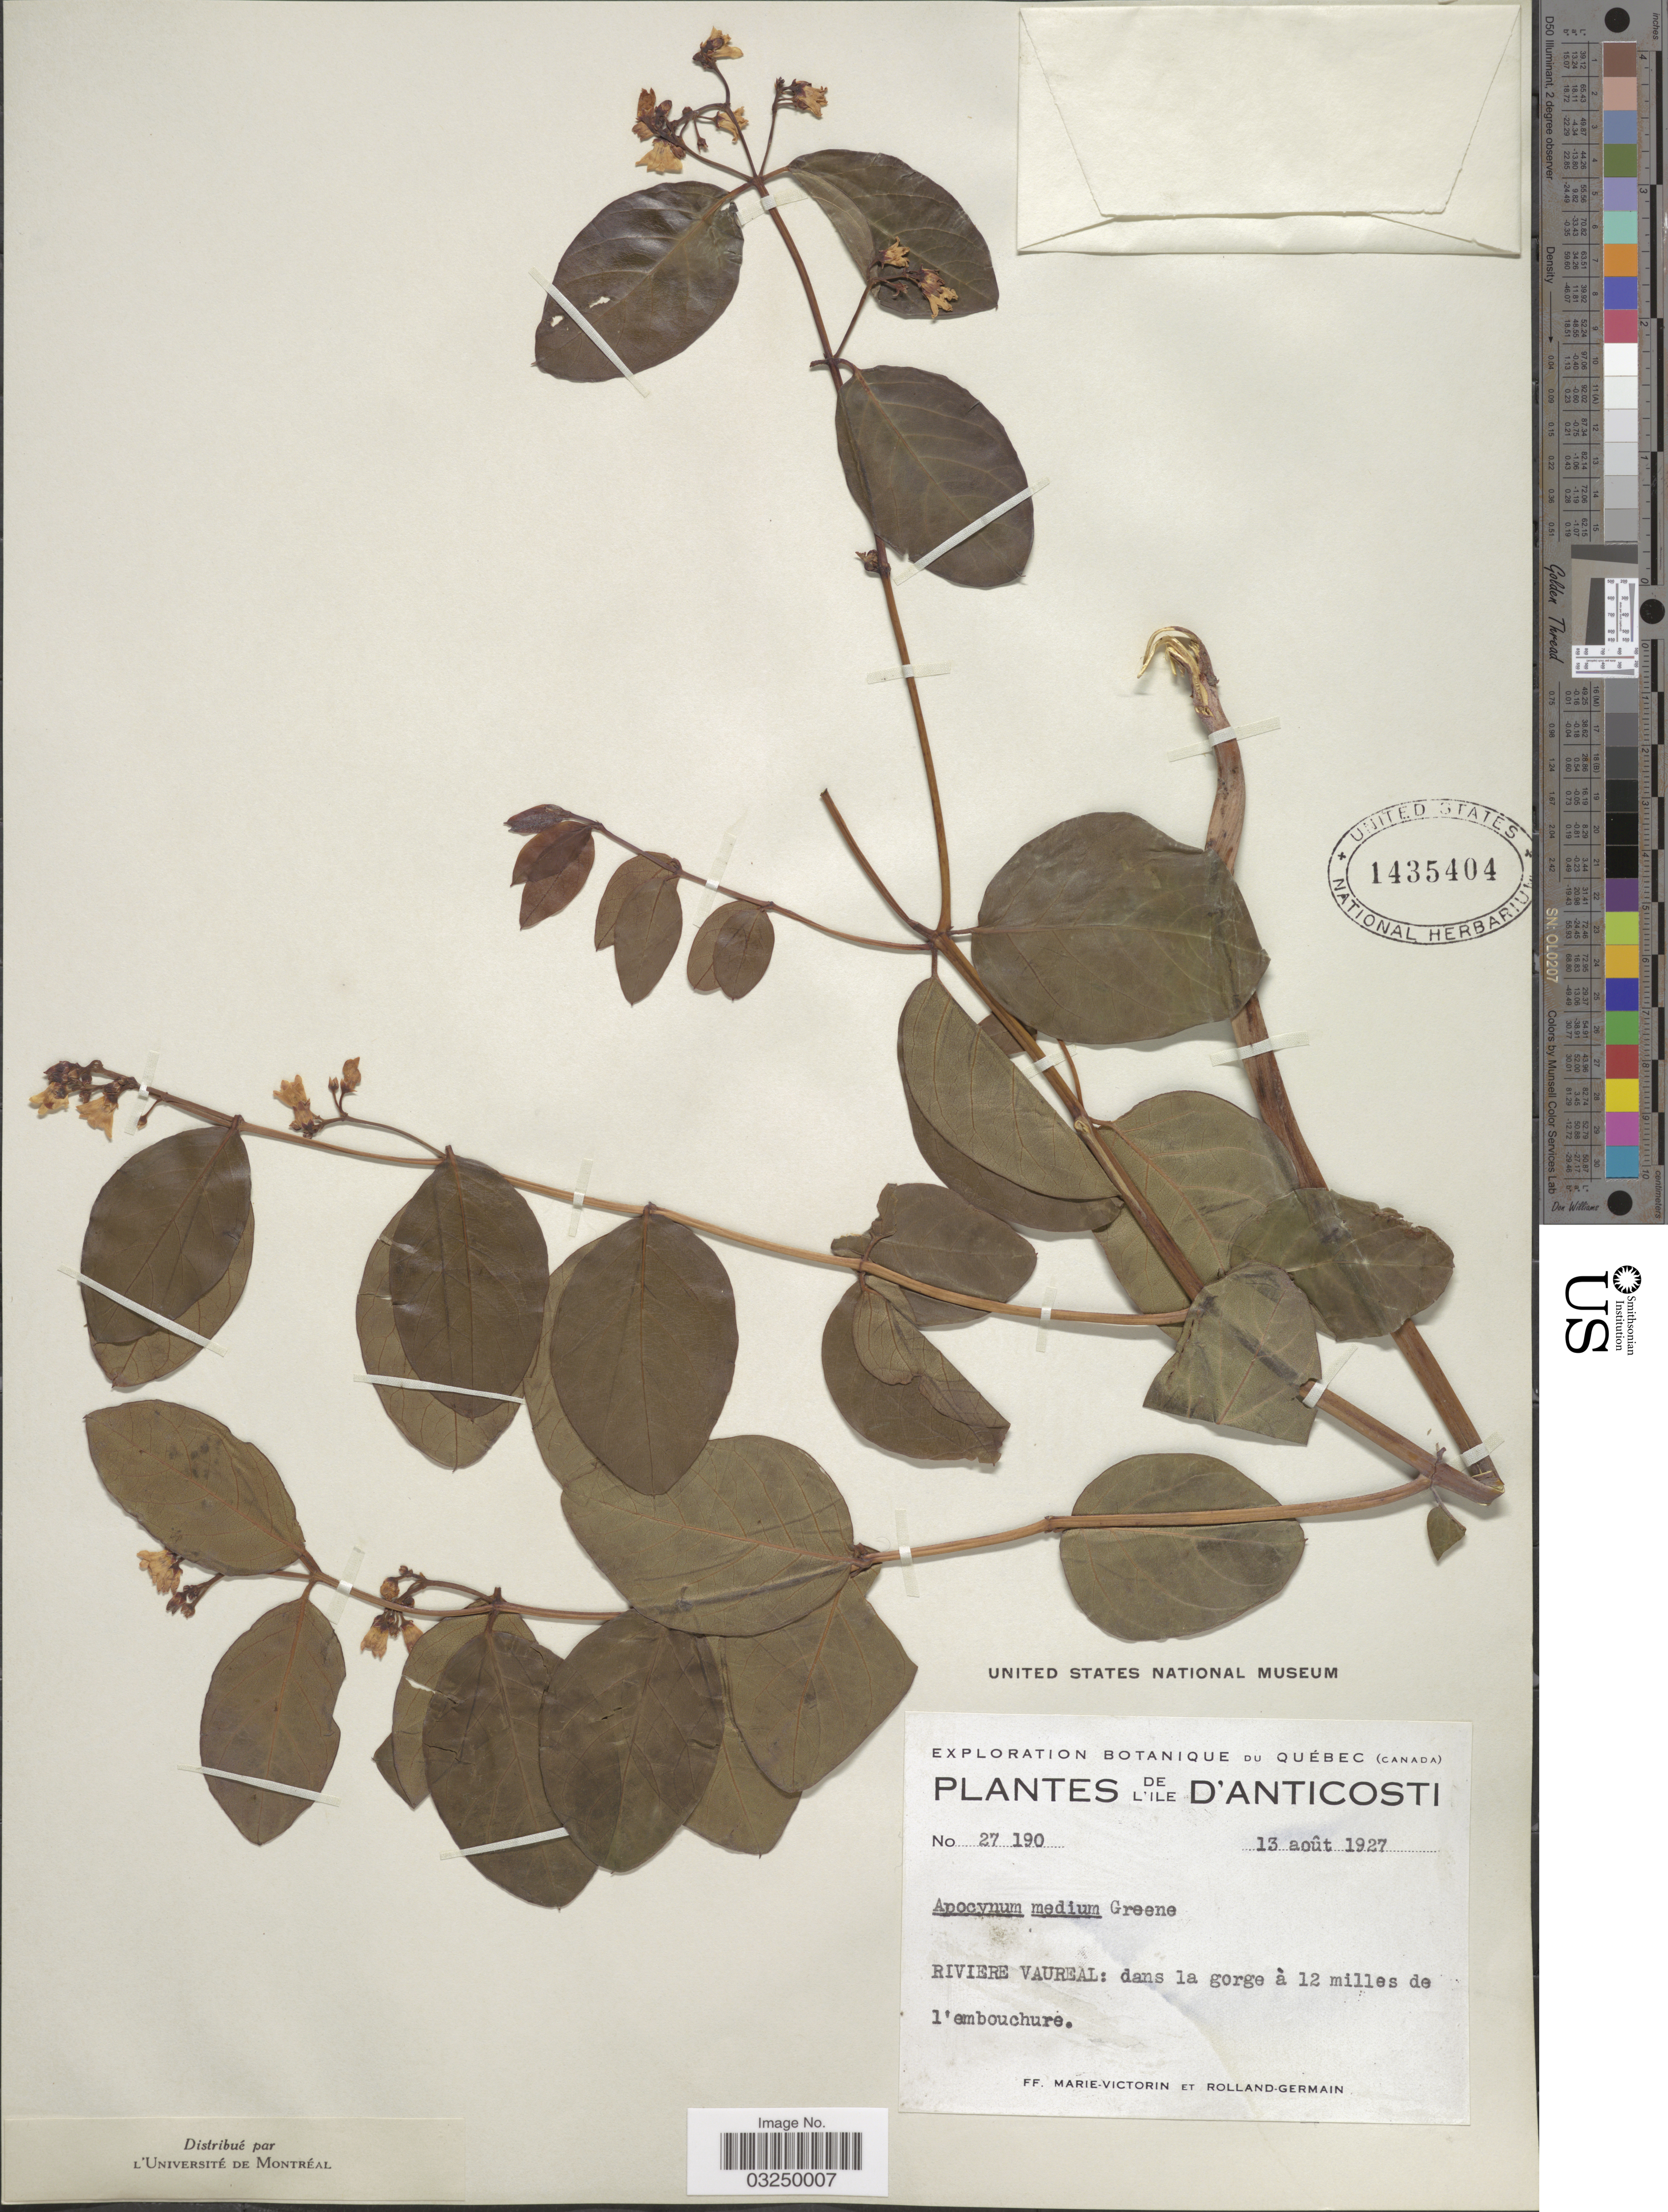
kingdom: Plantae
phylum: Tracheophyta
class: Magnoliopsida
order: Gentianales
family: Apocynaceae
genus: Apocynum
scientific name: Apocynum medium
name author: Greene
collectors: F. Marie-Victorin & Rolland-Germain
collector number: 27190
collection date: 1927-08-13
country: Canada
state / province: Quebec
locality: L'Ile D'Anticosti. Riviere Vaureal: dans la gorge à 12 milles de l'embouchure.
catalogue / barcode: US 1435404